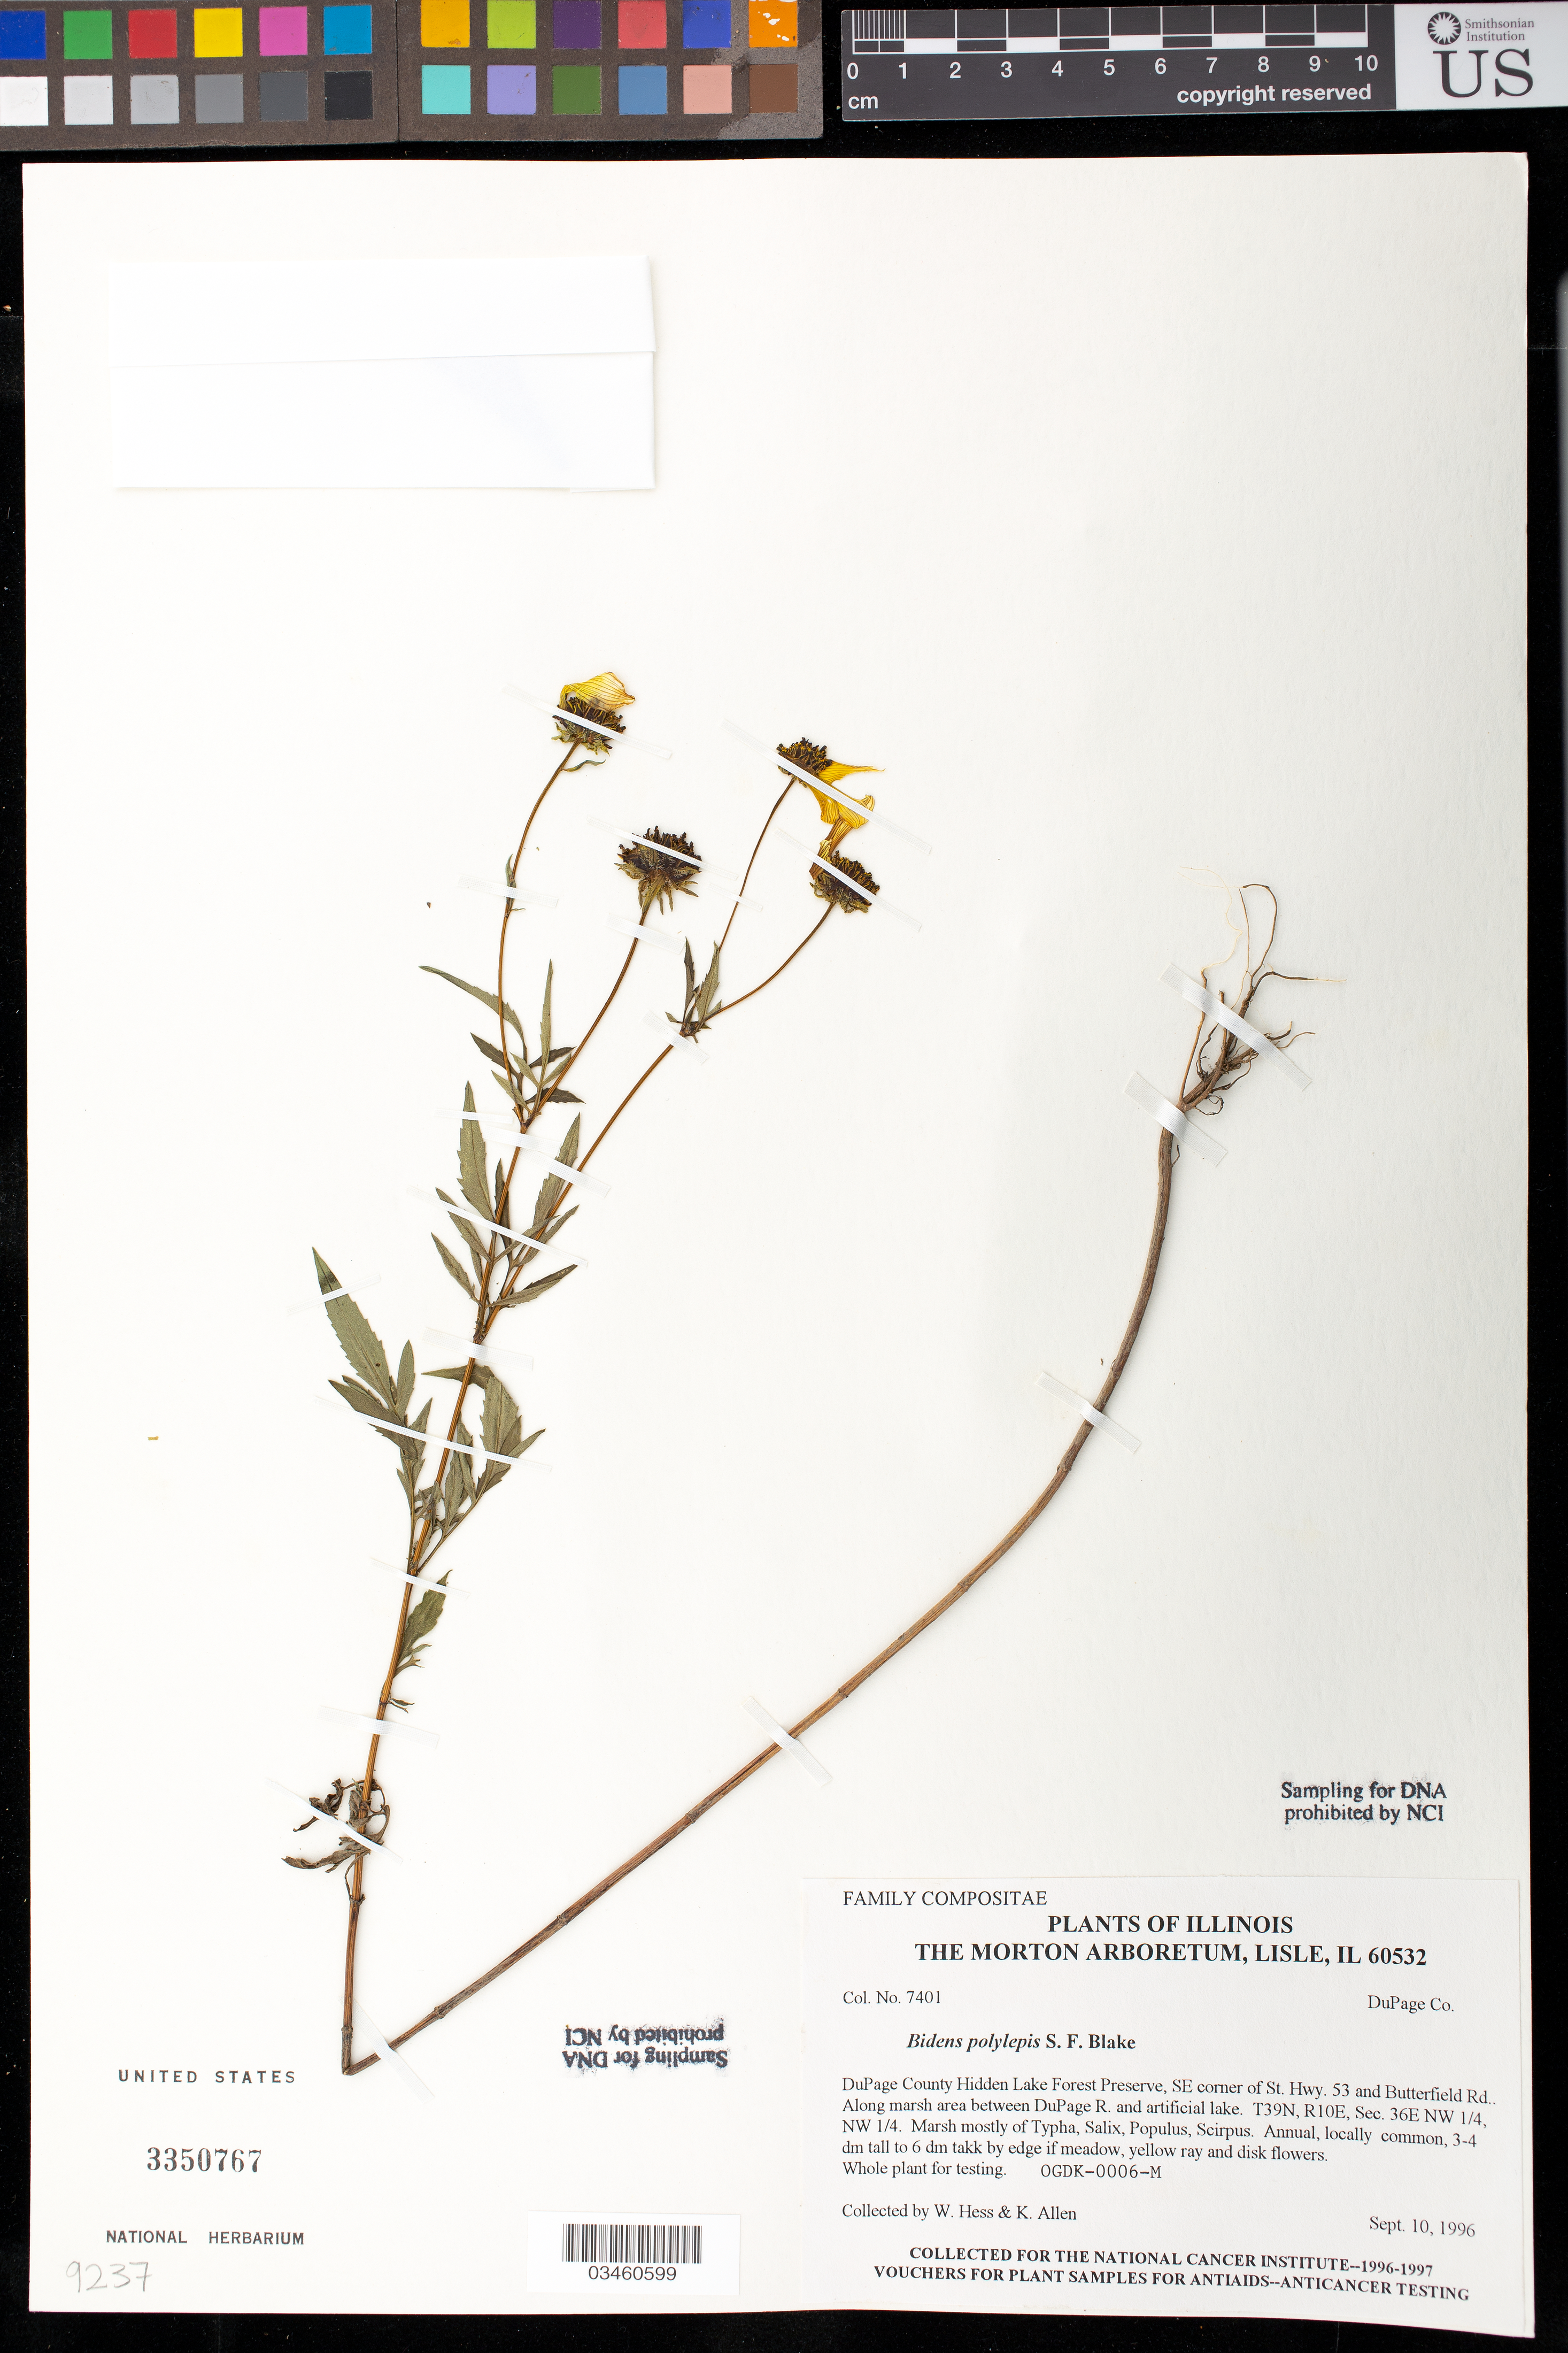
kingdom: Plantae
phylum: Tracheophyta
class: Magnoliopsida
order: Asterales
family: Asteraceae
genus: Bidens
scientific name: Bidens polylepis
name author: S.F. Blake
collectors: W. Hess & K. Allen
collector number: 7401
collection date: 1996-09-10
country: United States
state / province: Illinois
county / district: DuPage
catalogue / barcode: US 3350767